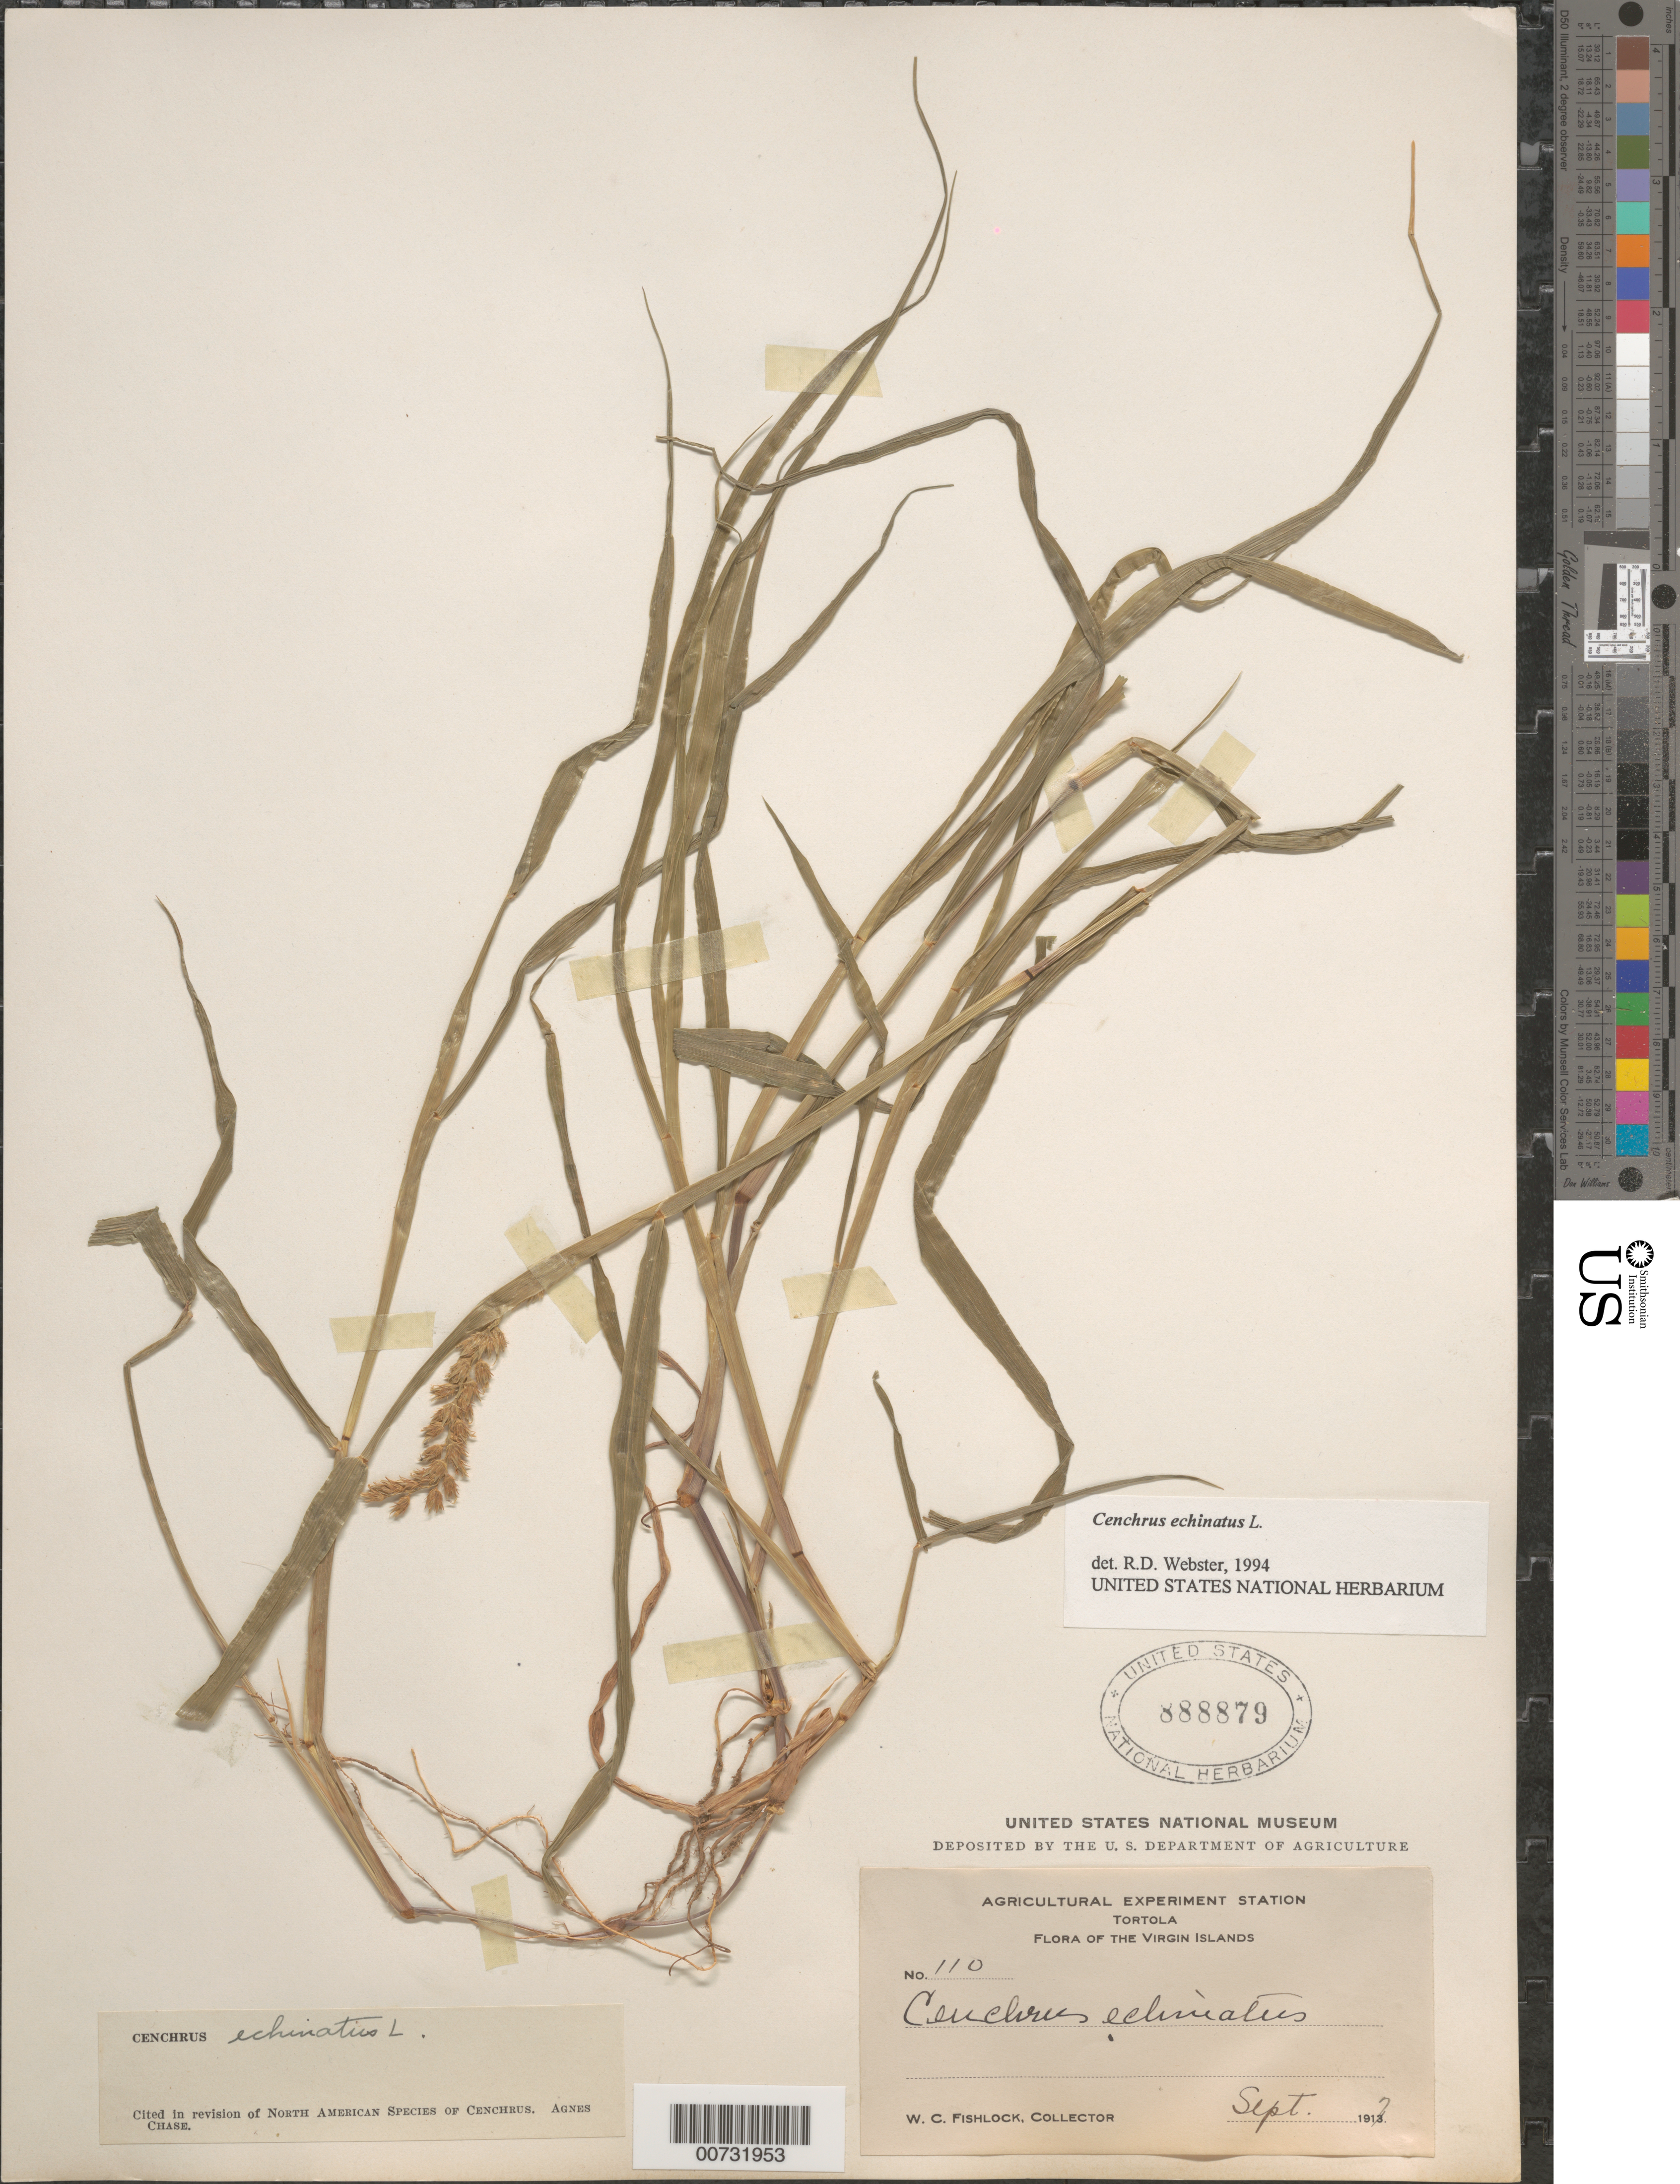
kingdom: Plantae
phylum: Tracheophyta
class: Liliopsida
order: Poales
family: Poaceae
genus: Cenchrus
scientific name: Cenchrus echinatus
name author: L.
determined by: Webster, Robert D.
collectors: W. Fishlock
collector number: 110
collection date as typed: Sep 1917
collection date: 1917-09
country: British Virgin Islands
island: Tortola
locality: Tortola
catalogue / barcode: US 888879